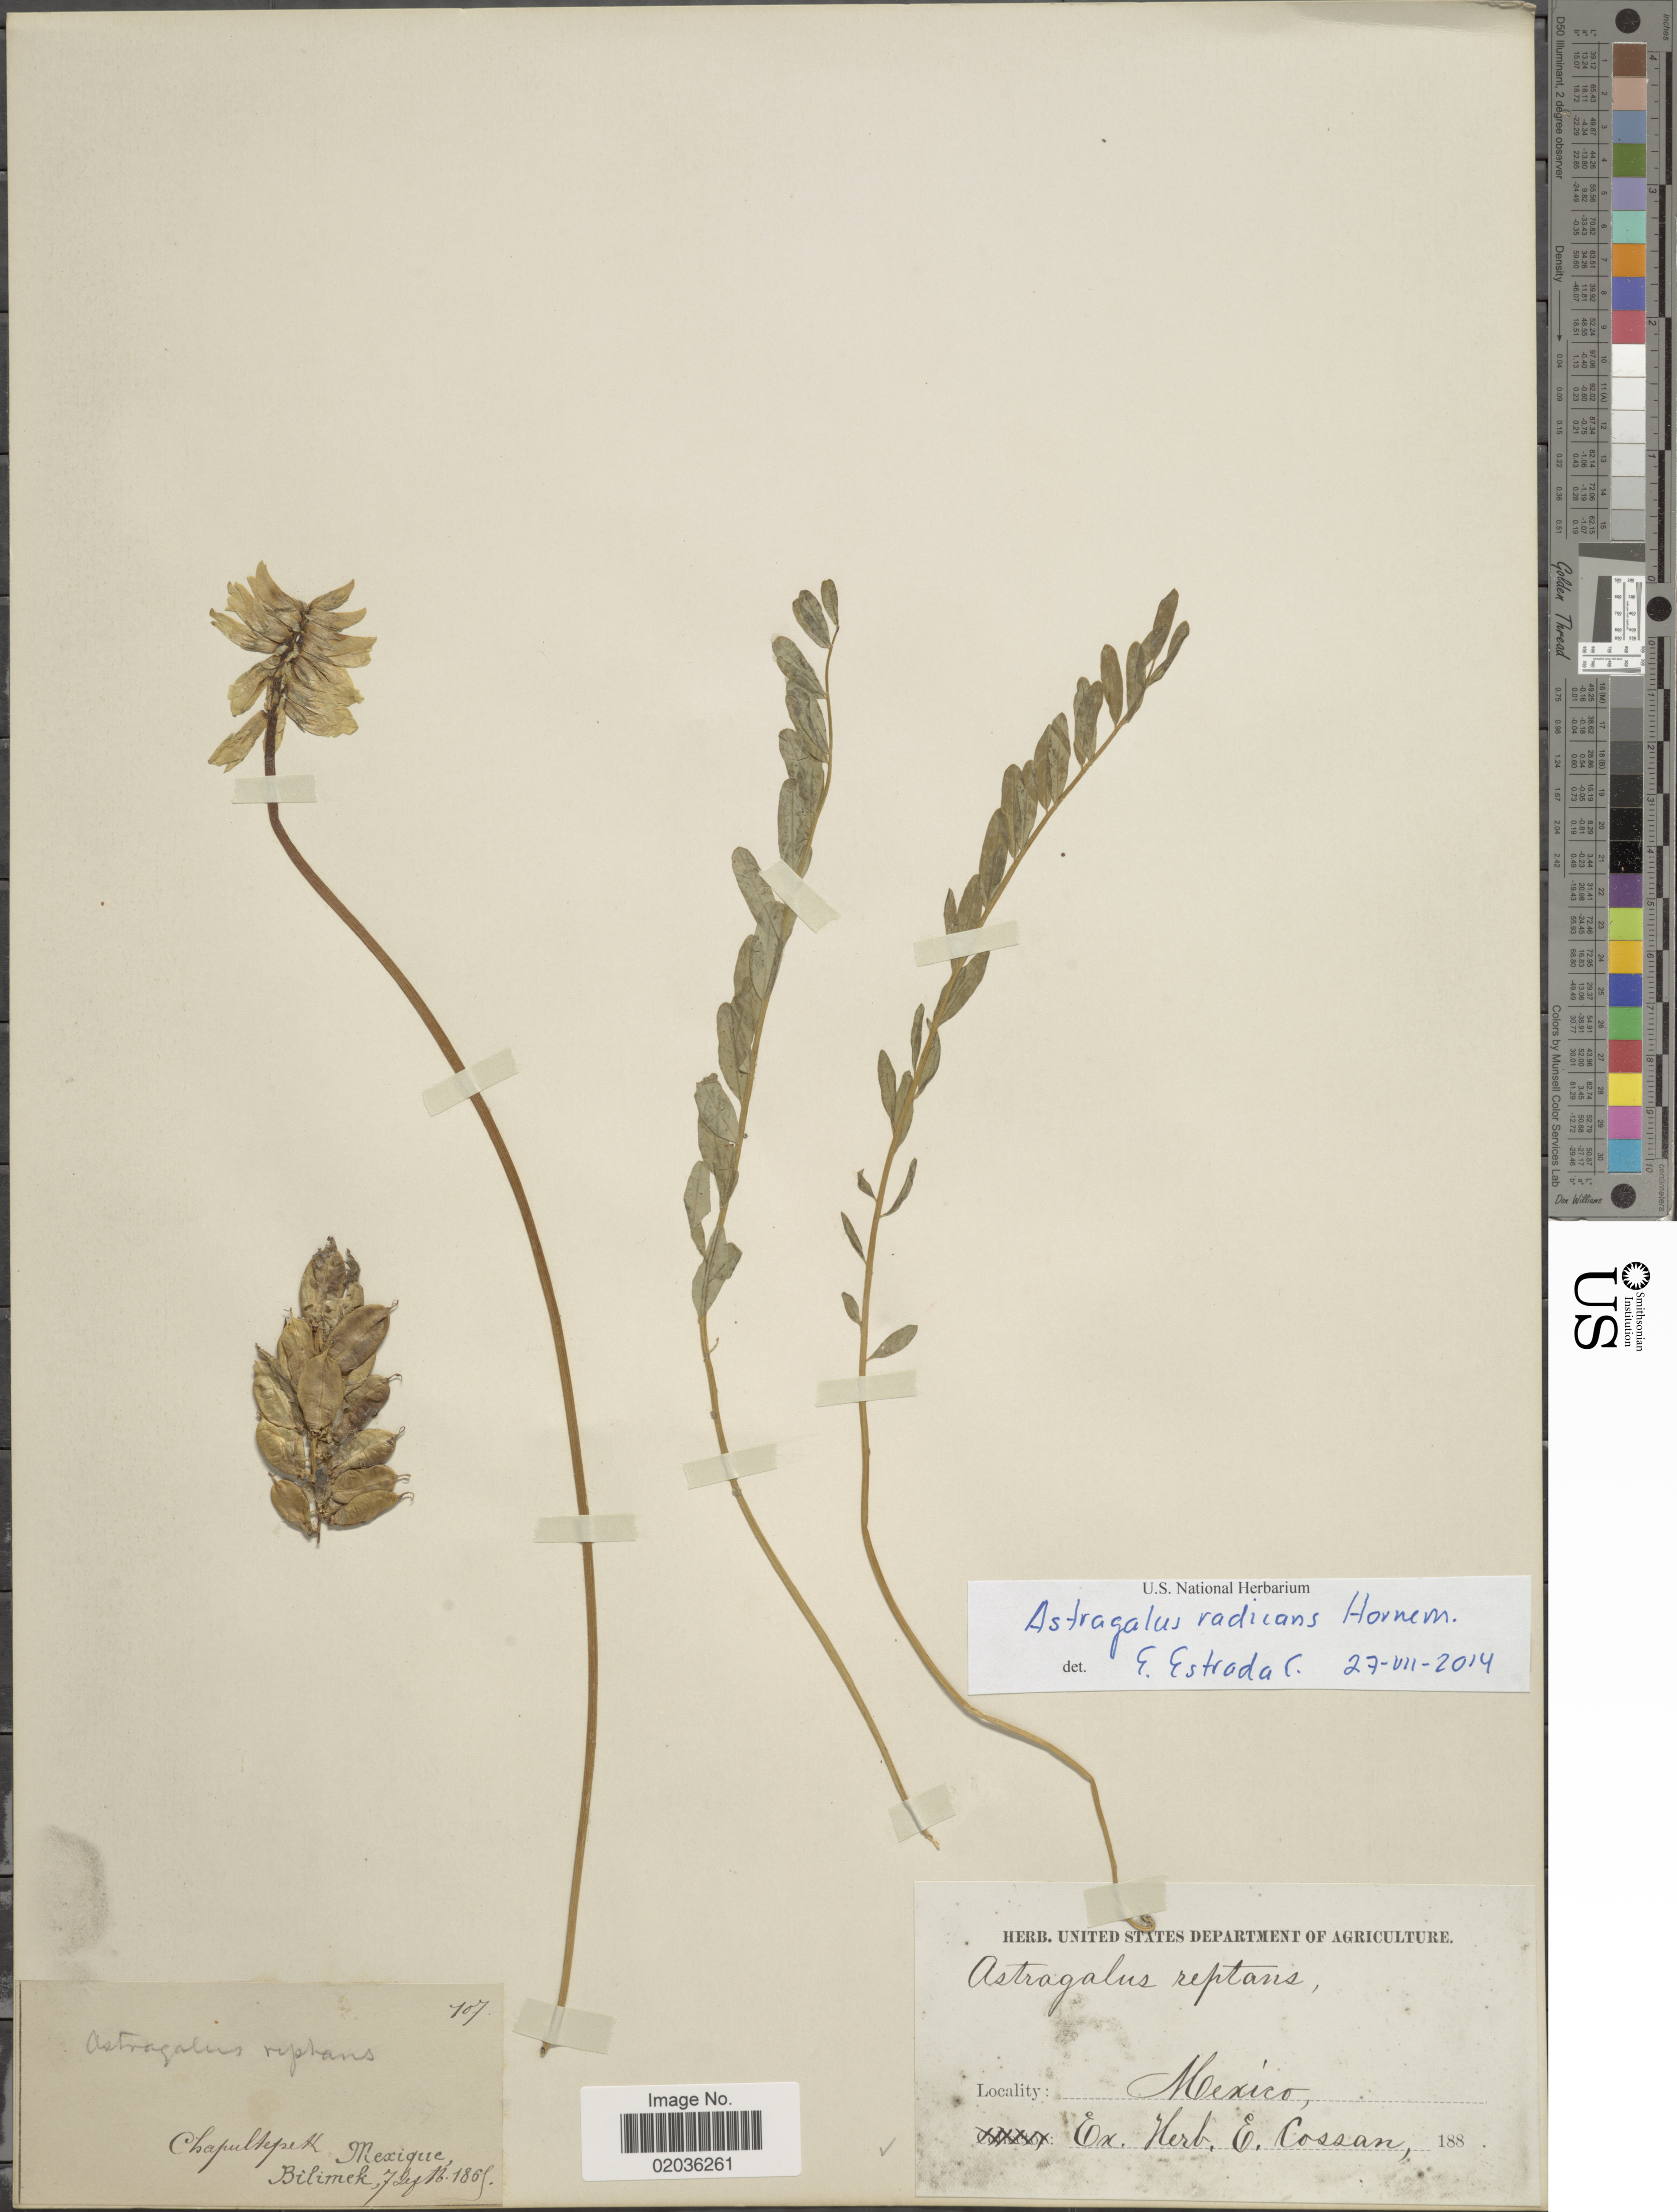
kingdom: Plantae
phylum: Tracheophyta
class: Magnoliopsida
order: Fabales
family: Fabaceae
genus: Astragalus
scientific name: Astragalus radicans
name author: Hornem.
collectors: -. Bilimek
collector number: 107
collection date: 1869-09-07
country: Mexico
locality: Chapultepek